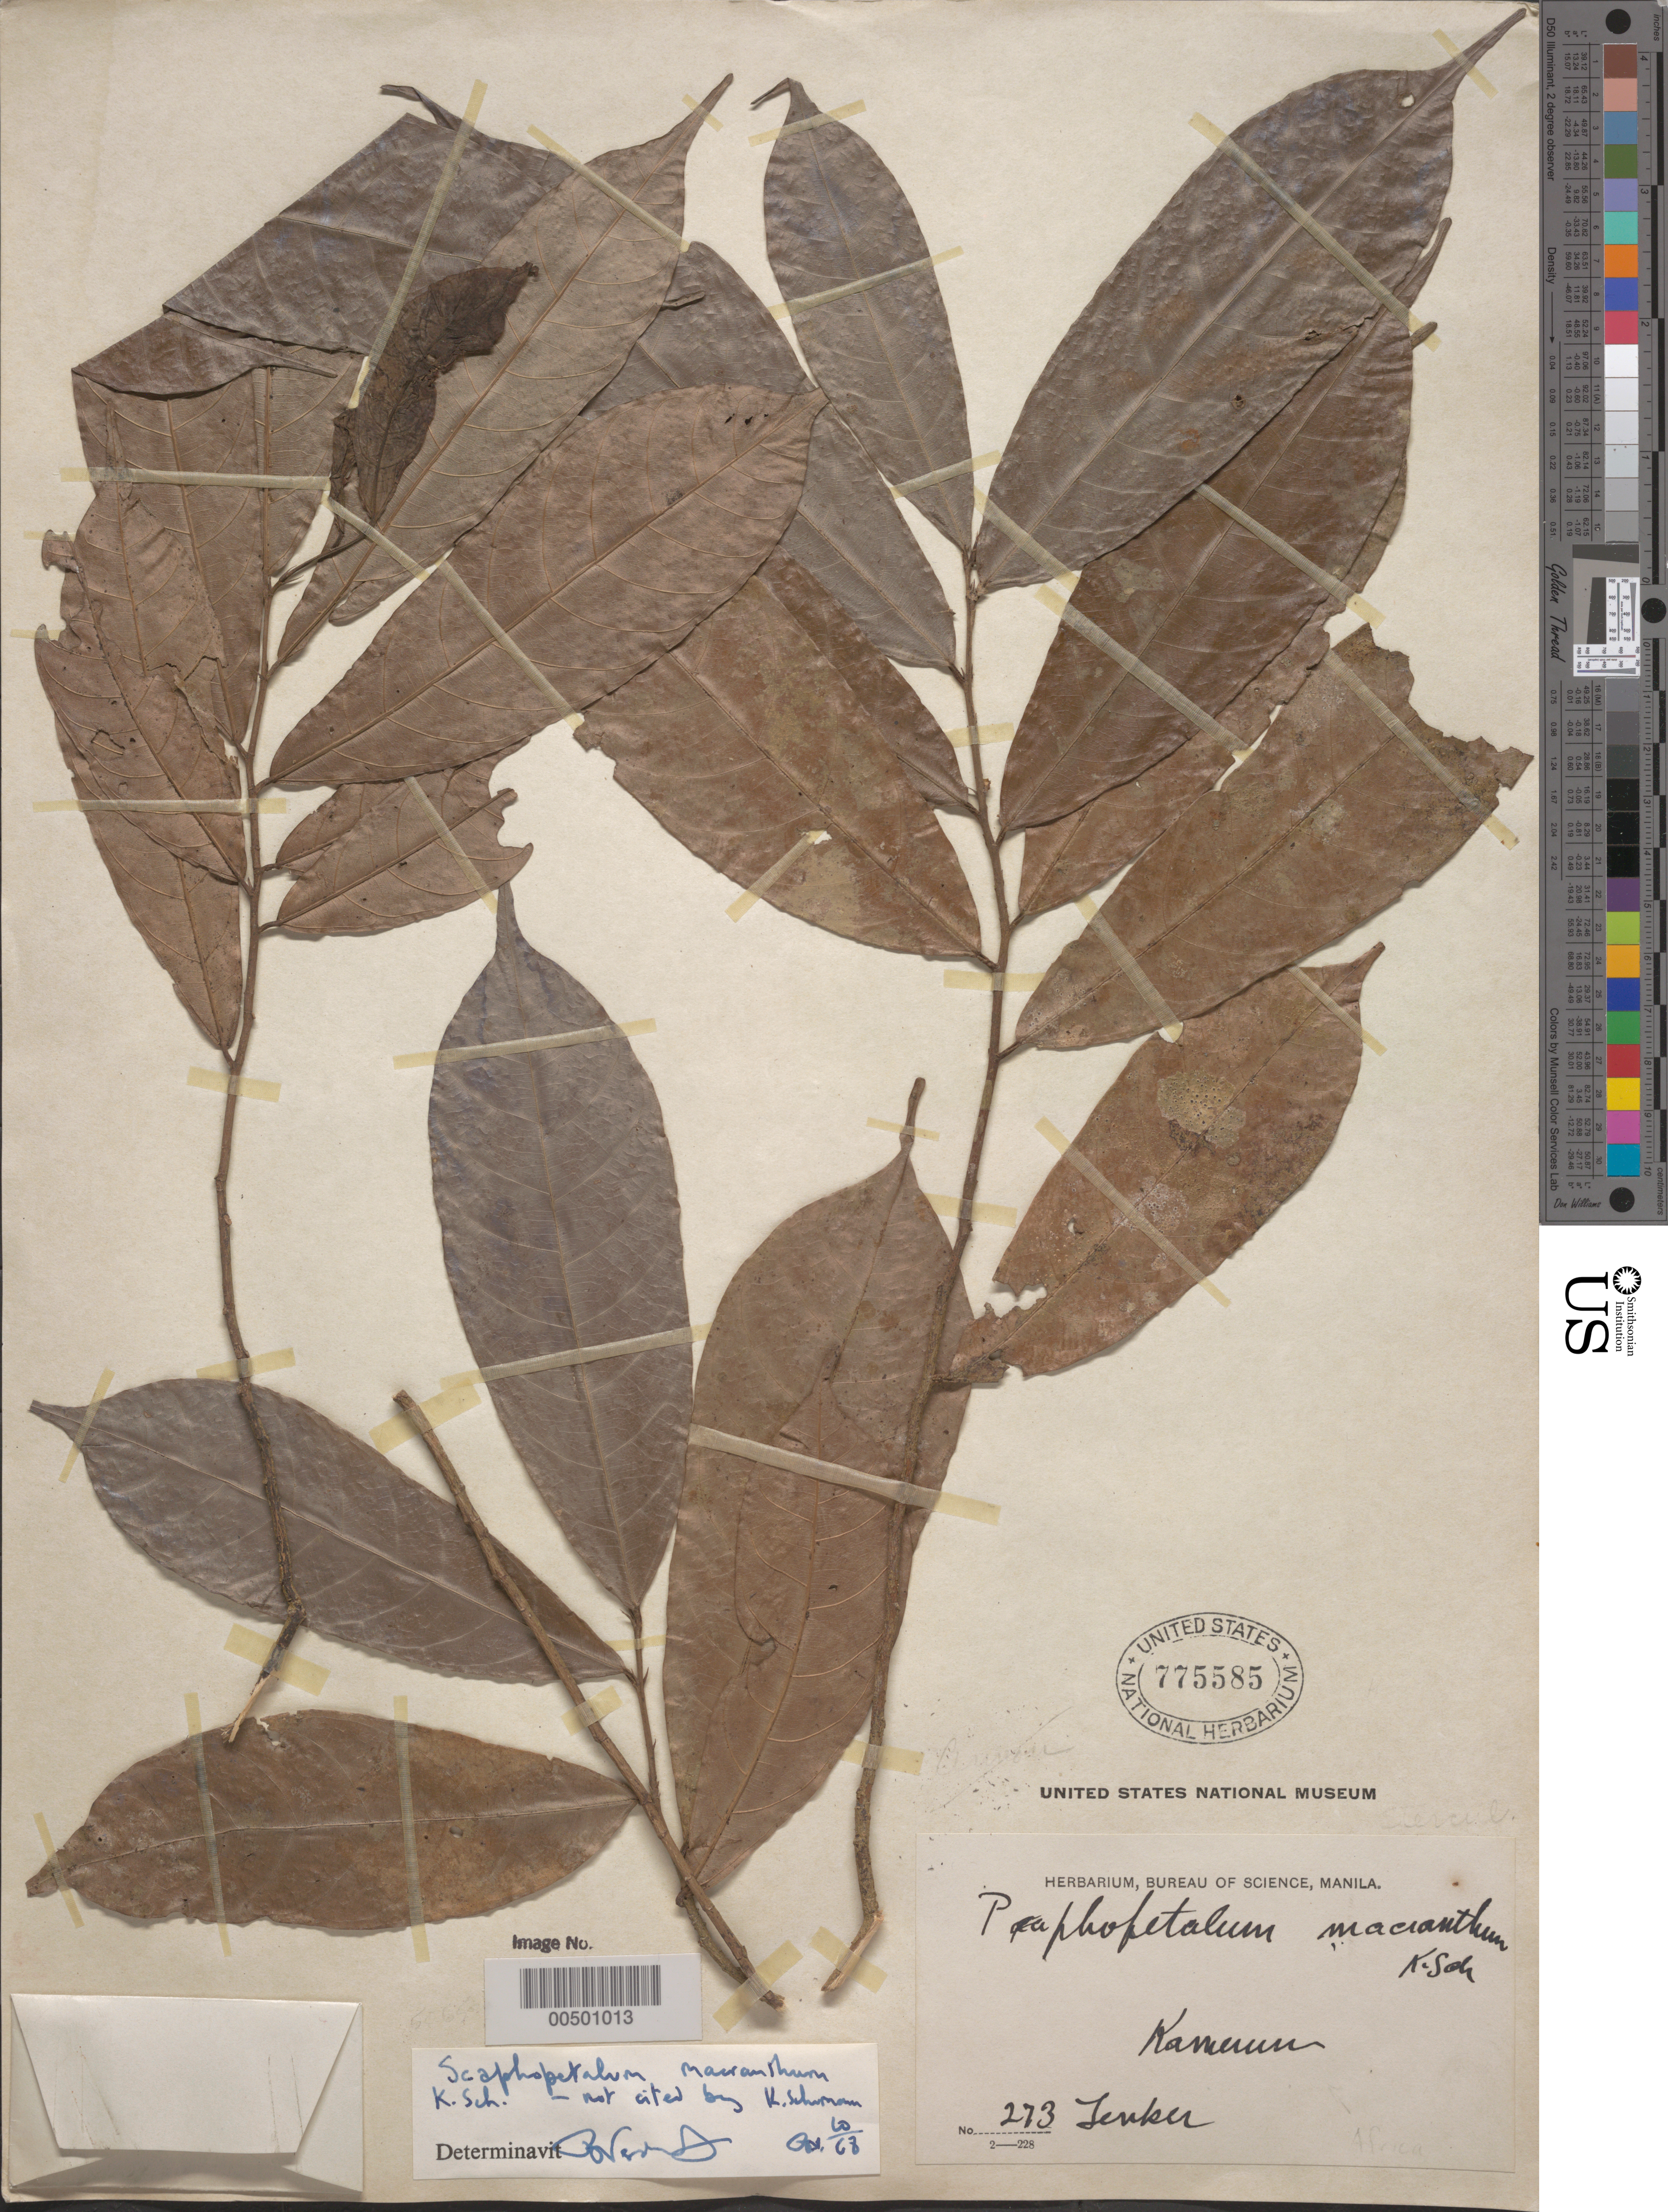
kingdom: Plantae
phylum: Tracheophyta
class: Magnoliopsida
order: Malvales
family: Malvaceae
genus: Scaphopetalum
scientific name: Scaphopetalum macranthum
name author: Hutch. & Dalziel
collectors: G. A. Zenker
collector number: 273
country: Cameroon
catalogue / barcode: US 775585